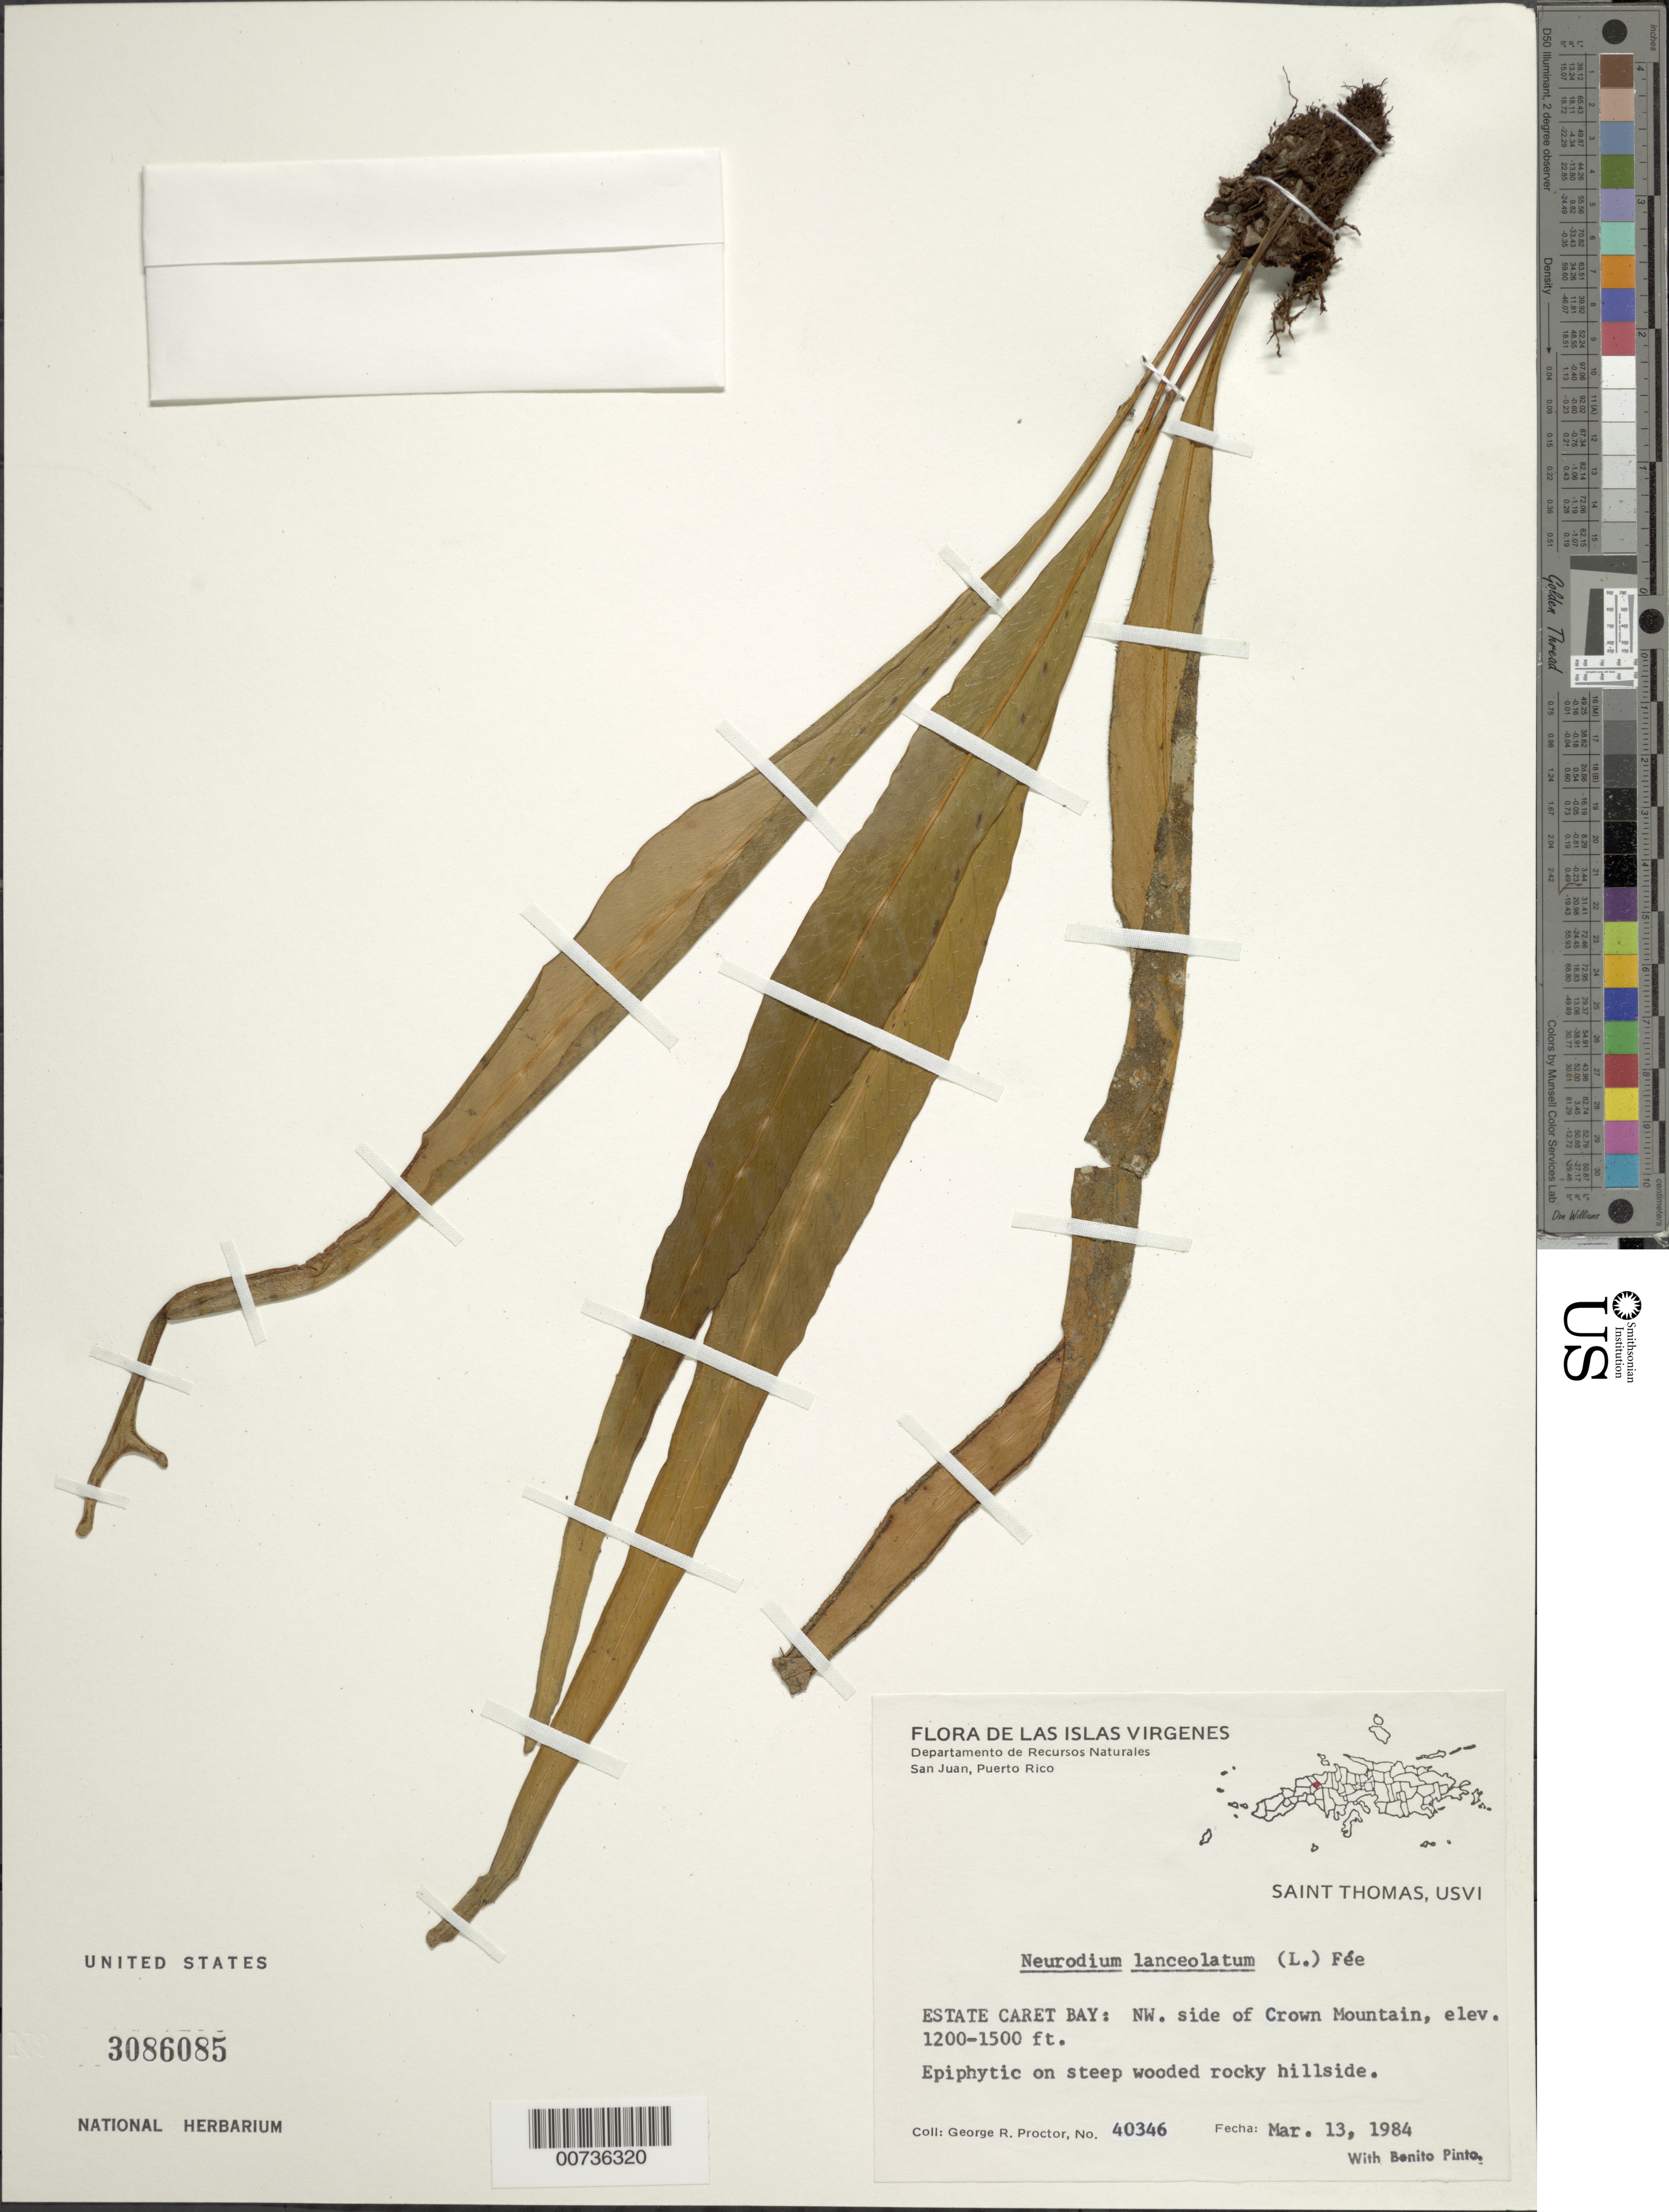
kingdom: Plantae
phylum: Tracheophyta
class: Polypodiopsida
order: Polypodiales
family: Polypodiaceae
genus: Pleopeltis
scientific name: Pleopeltis marginata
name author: A.R. Sm. & Tejero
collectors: G. R. Proctor & B. Pinto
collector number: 40346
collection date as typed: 13 Mar 1984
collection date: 1984-03-13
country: U.S. Virgin Islands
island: St. Thomas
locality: Estate Caret Bay: NW side of Crown Mountain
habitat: Epiphytic on steep wooded rocky hillside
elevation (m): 366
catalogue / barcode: US 3086085